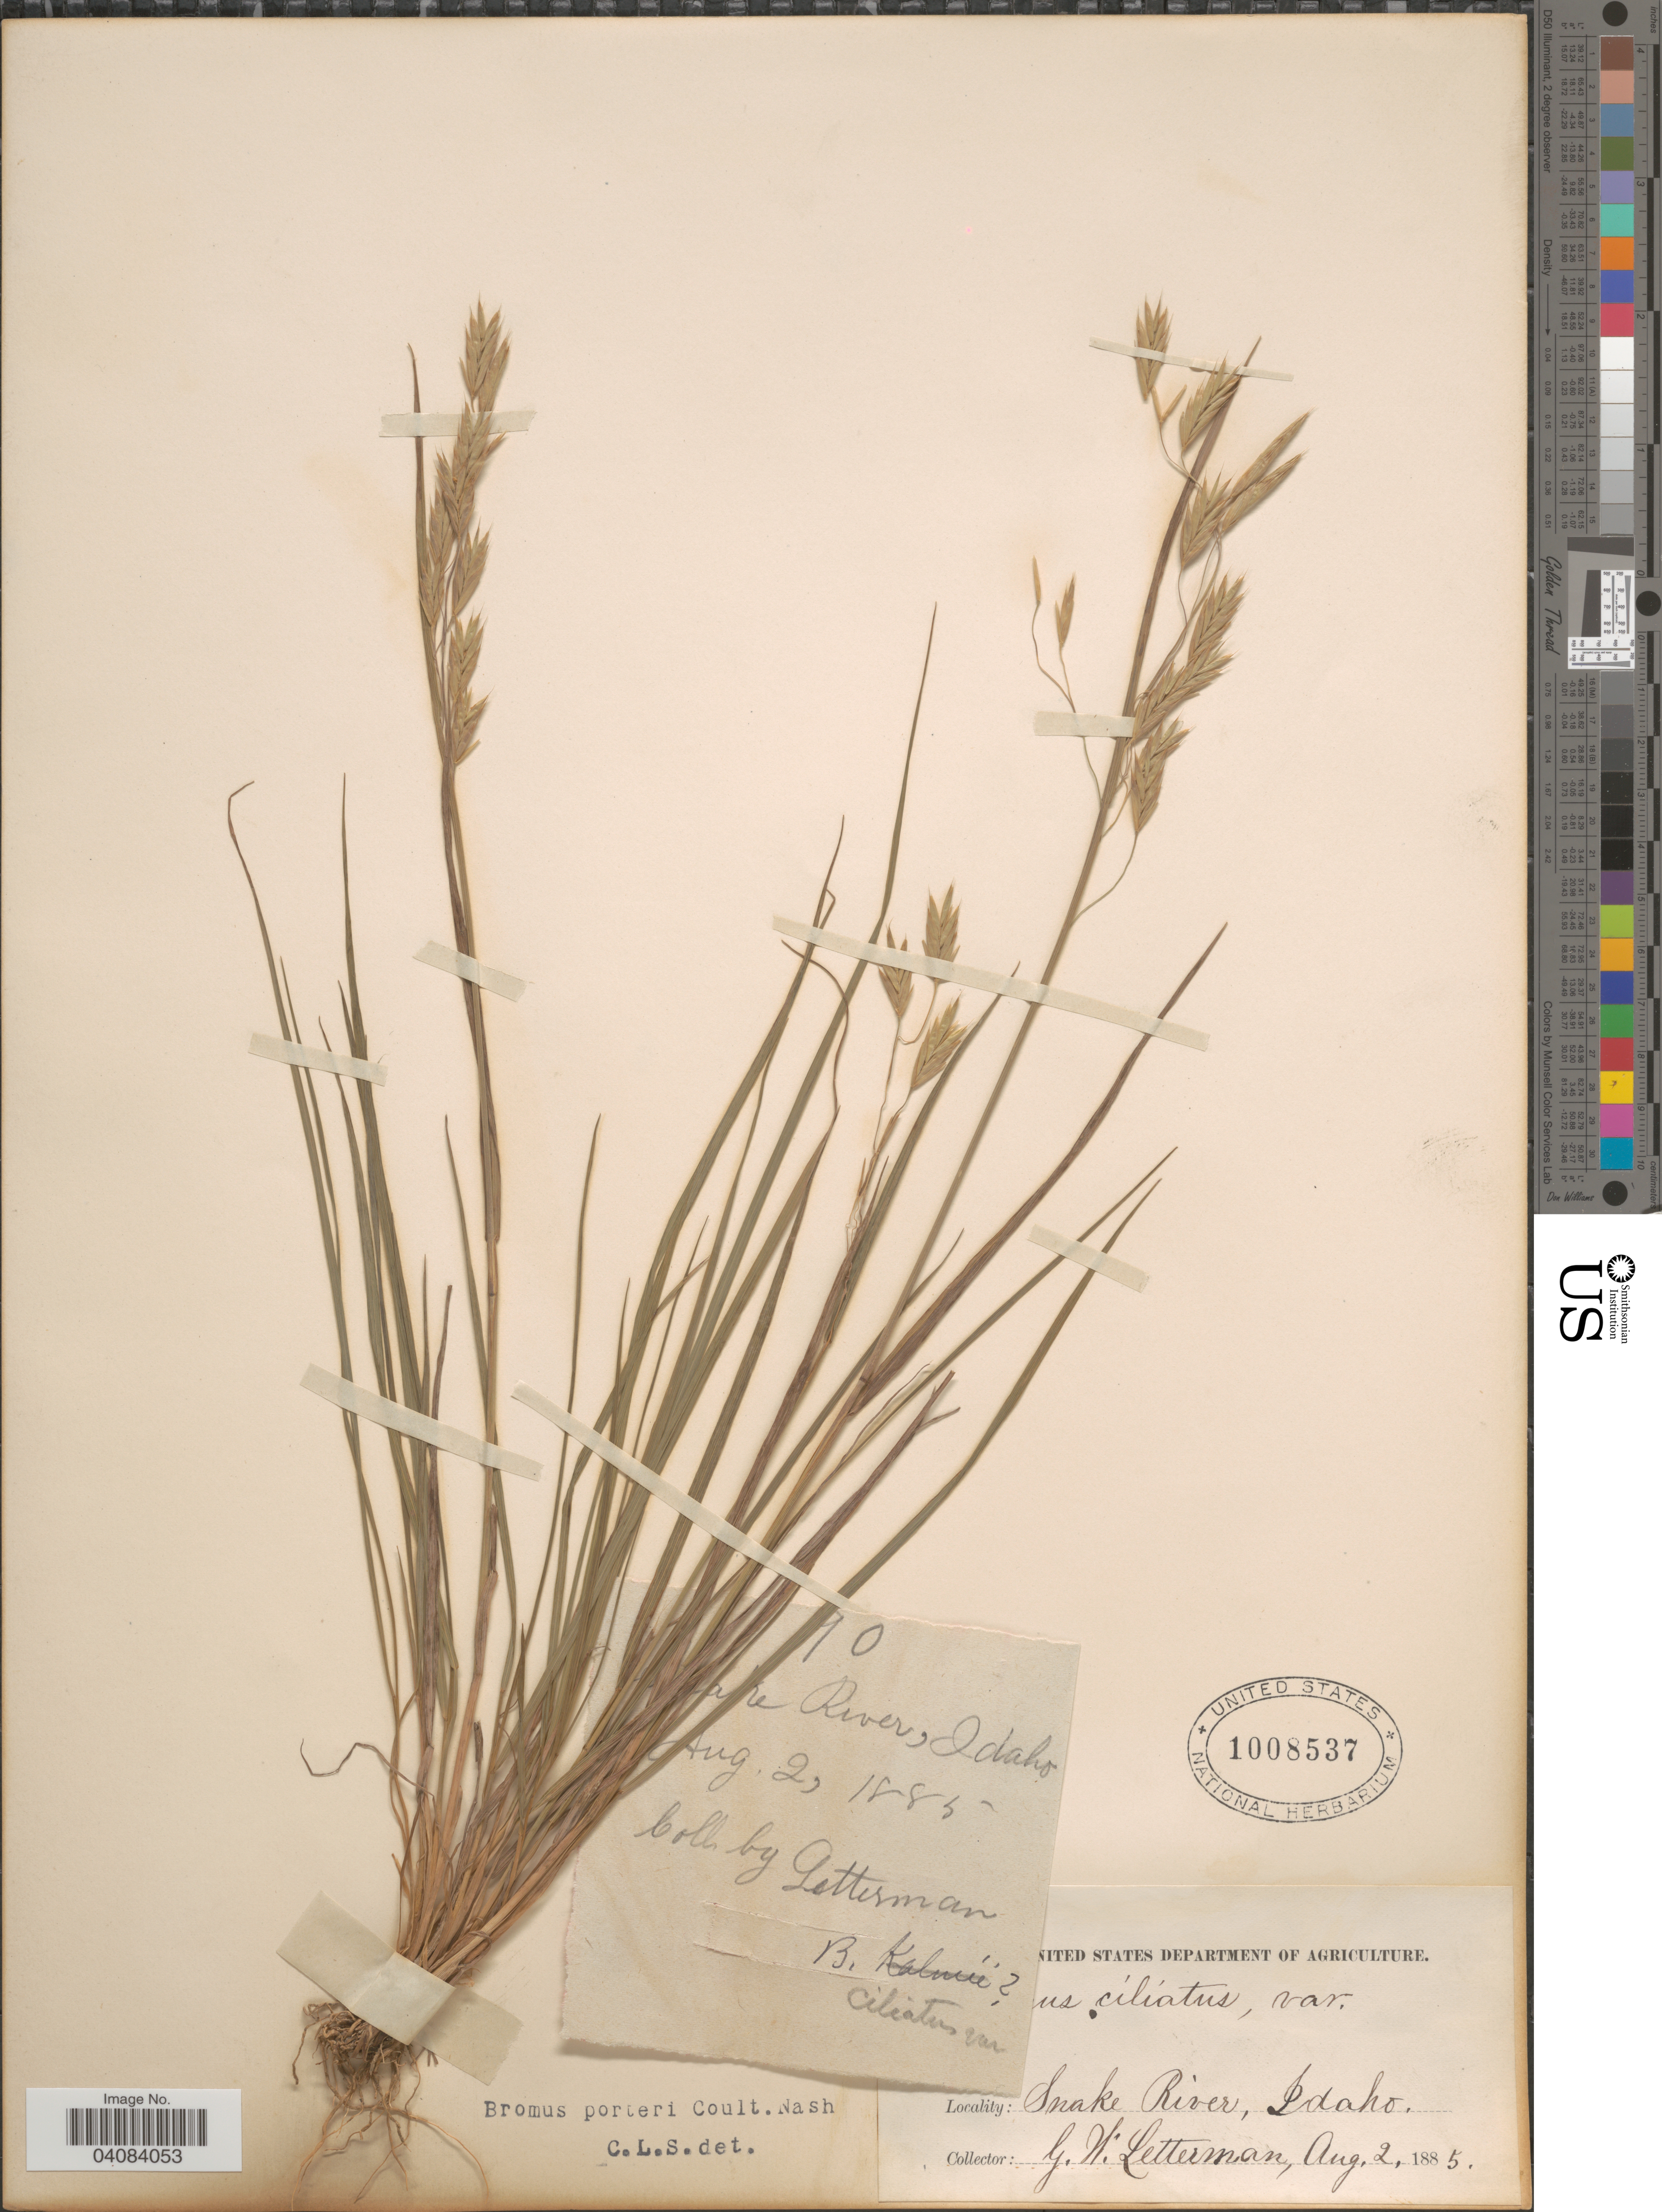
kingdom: Plantae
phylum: Tracheophyta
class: Liliopsida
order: Poales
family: Poaceae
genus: Bromus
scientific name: Bromus porteri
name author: (J.M. Coult.) Nash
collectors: G. W. Letterman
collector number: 10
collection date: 1885-08-02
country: United States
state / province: Idaho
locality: Snake River.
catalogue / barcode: US 1008537